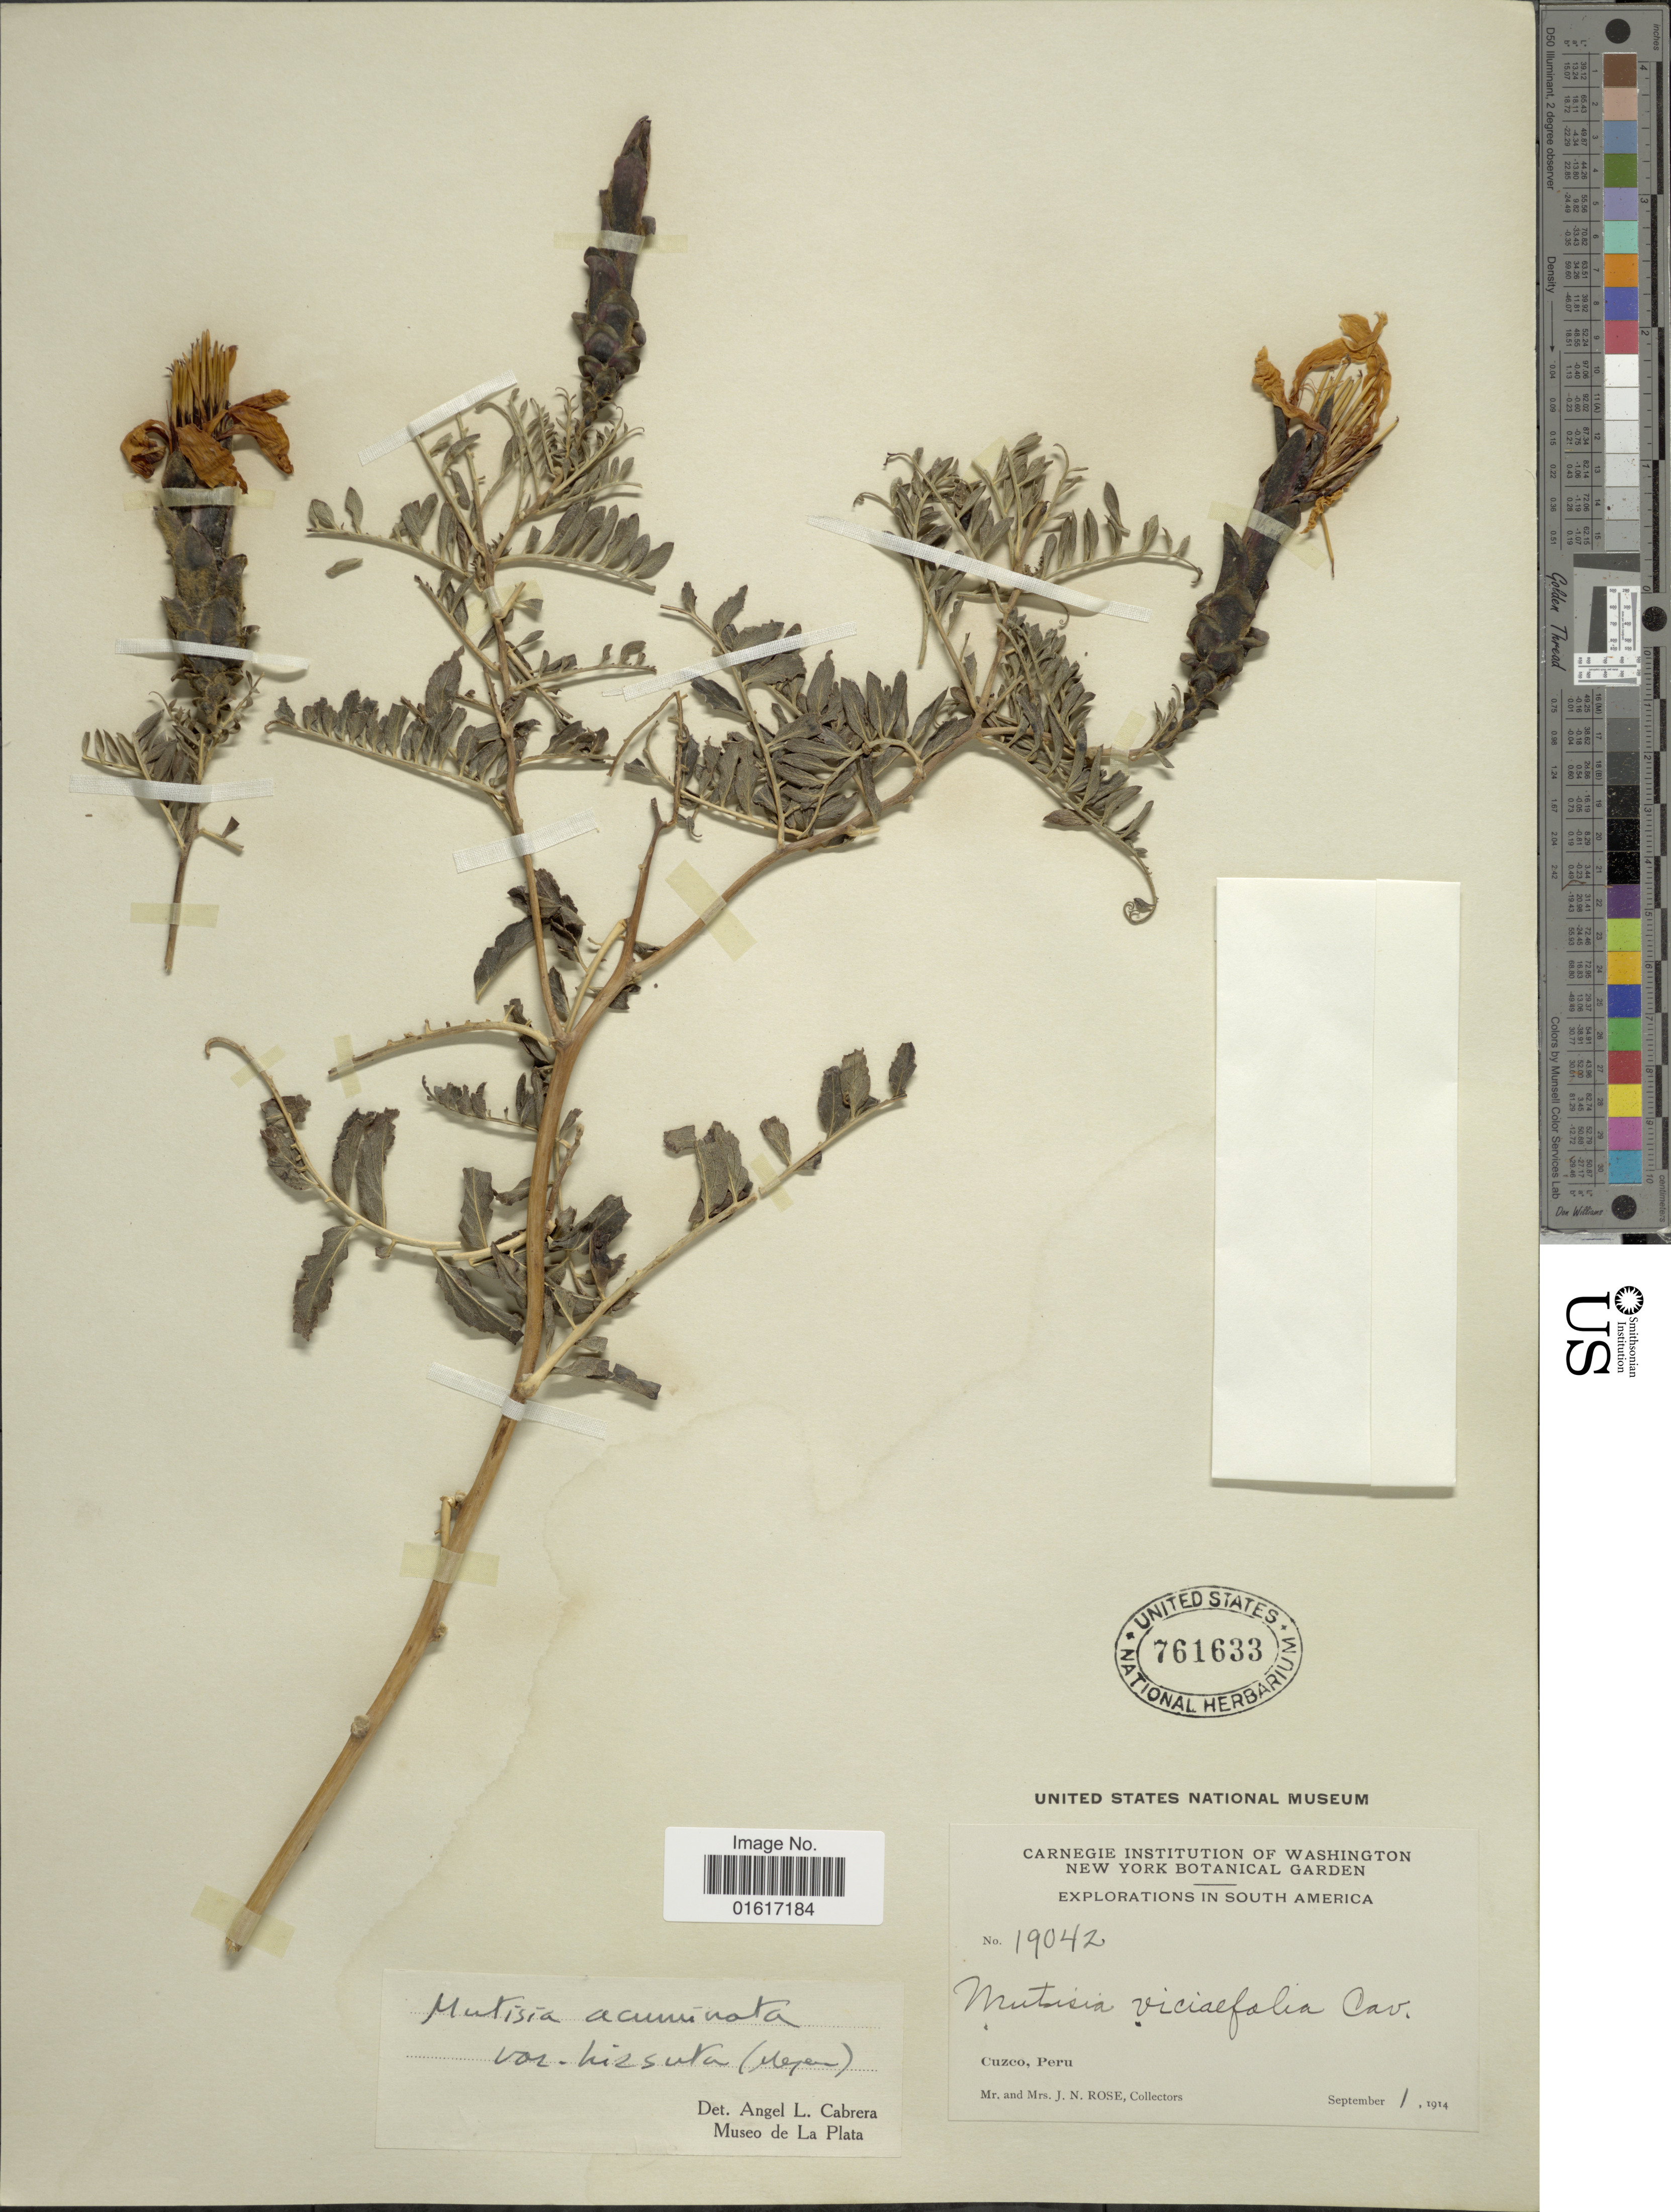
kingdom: Plantae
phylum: Tracheophyta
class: Magnoliopsida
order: Asterales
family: Asteraceae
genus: Mutisia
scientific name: Mutisia acuminata var. hirsuta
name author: (Meyen) Cabrera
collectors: J. N. Rose & L. B. Rose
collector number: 19042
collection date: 1914-09-01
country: Peru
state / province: Cusco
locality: Cuzco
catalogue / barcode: US 761633